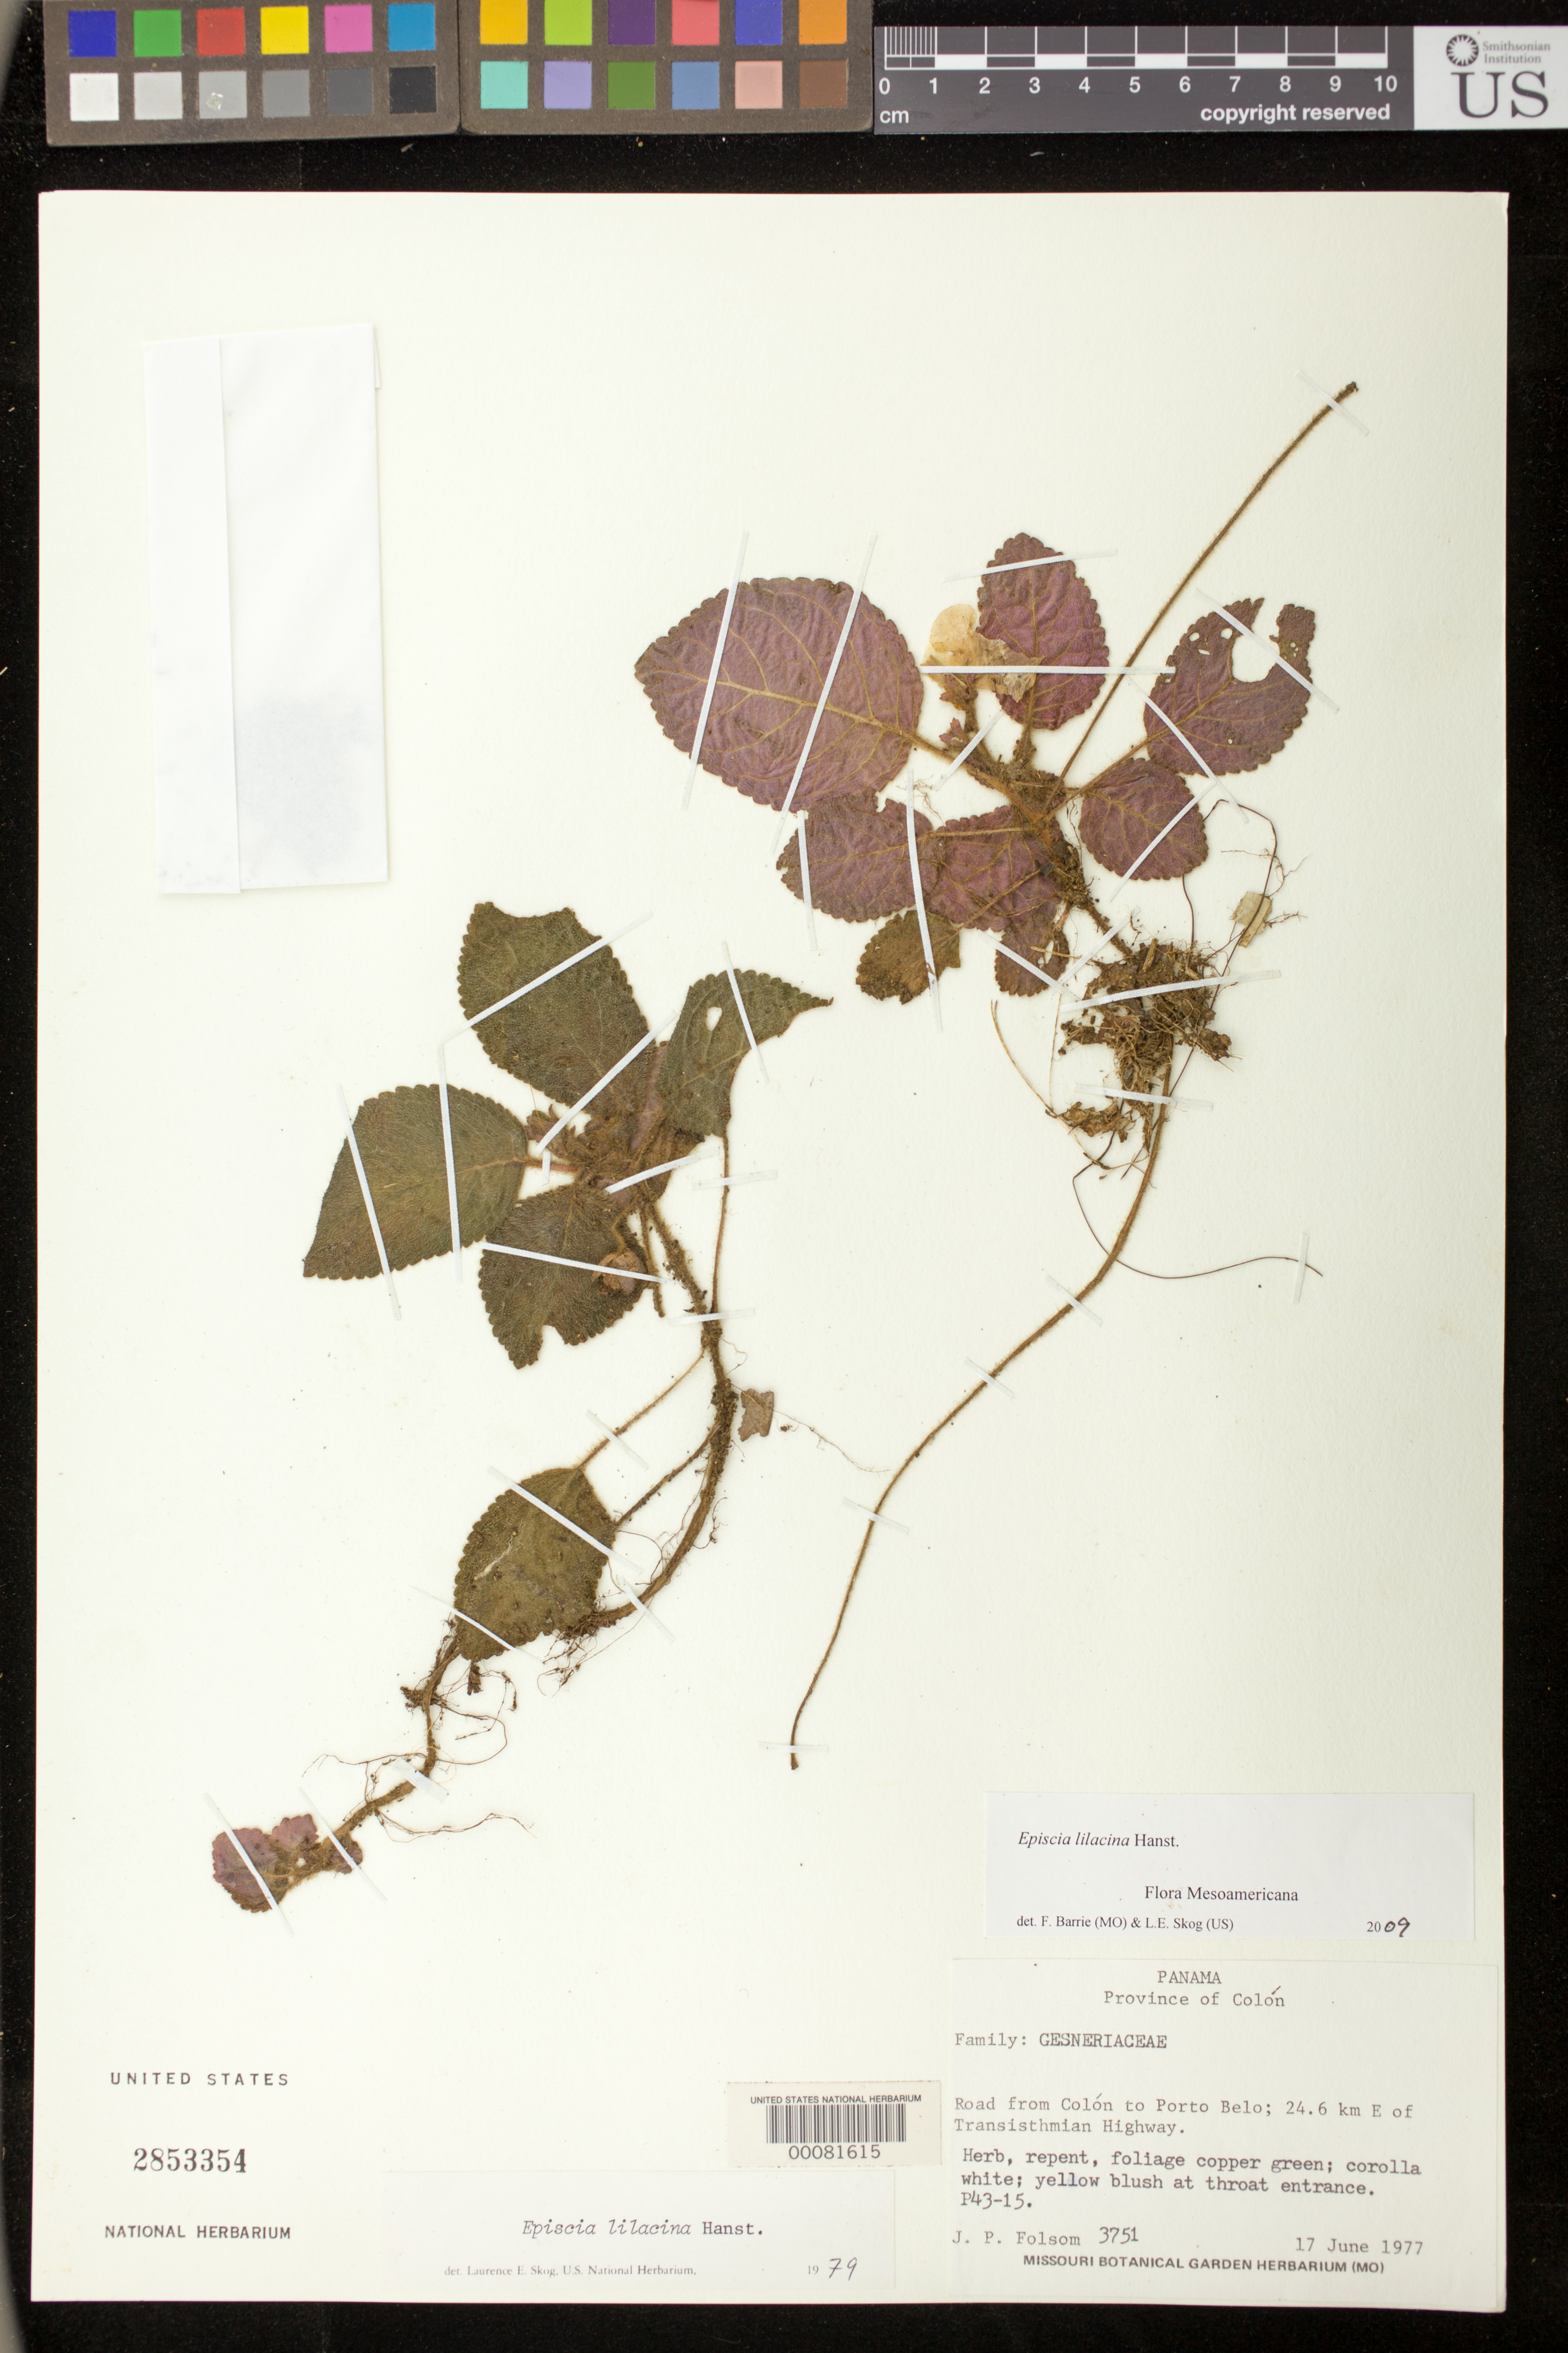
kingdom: Plantae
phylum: Tracheophyta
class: Magnoliopsida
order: Lamiales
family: Gesneriaceae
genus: Episcia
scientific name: Episcia lilacina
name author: Hanst.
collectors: J. P. Folsom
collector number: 3751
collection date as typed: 17 Jun 1977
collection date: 1977-06-17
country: Panama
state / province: Colón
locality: Road from Colon to Porto Belo, 24.6 km E of Transisthmian Hwy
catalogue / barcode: US 2853354